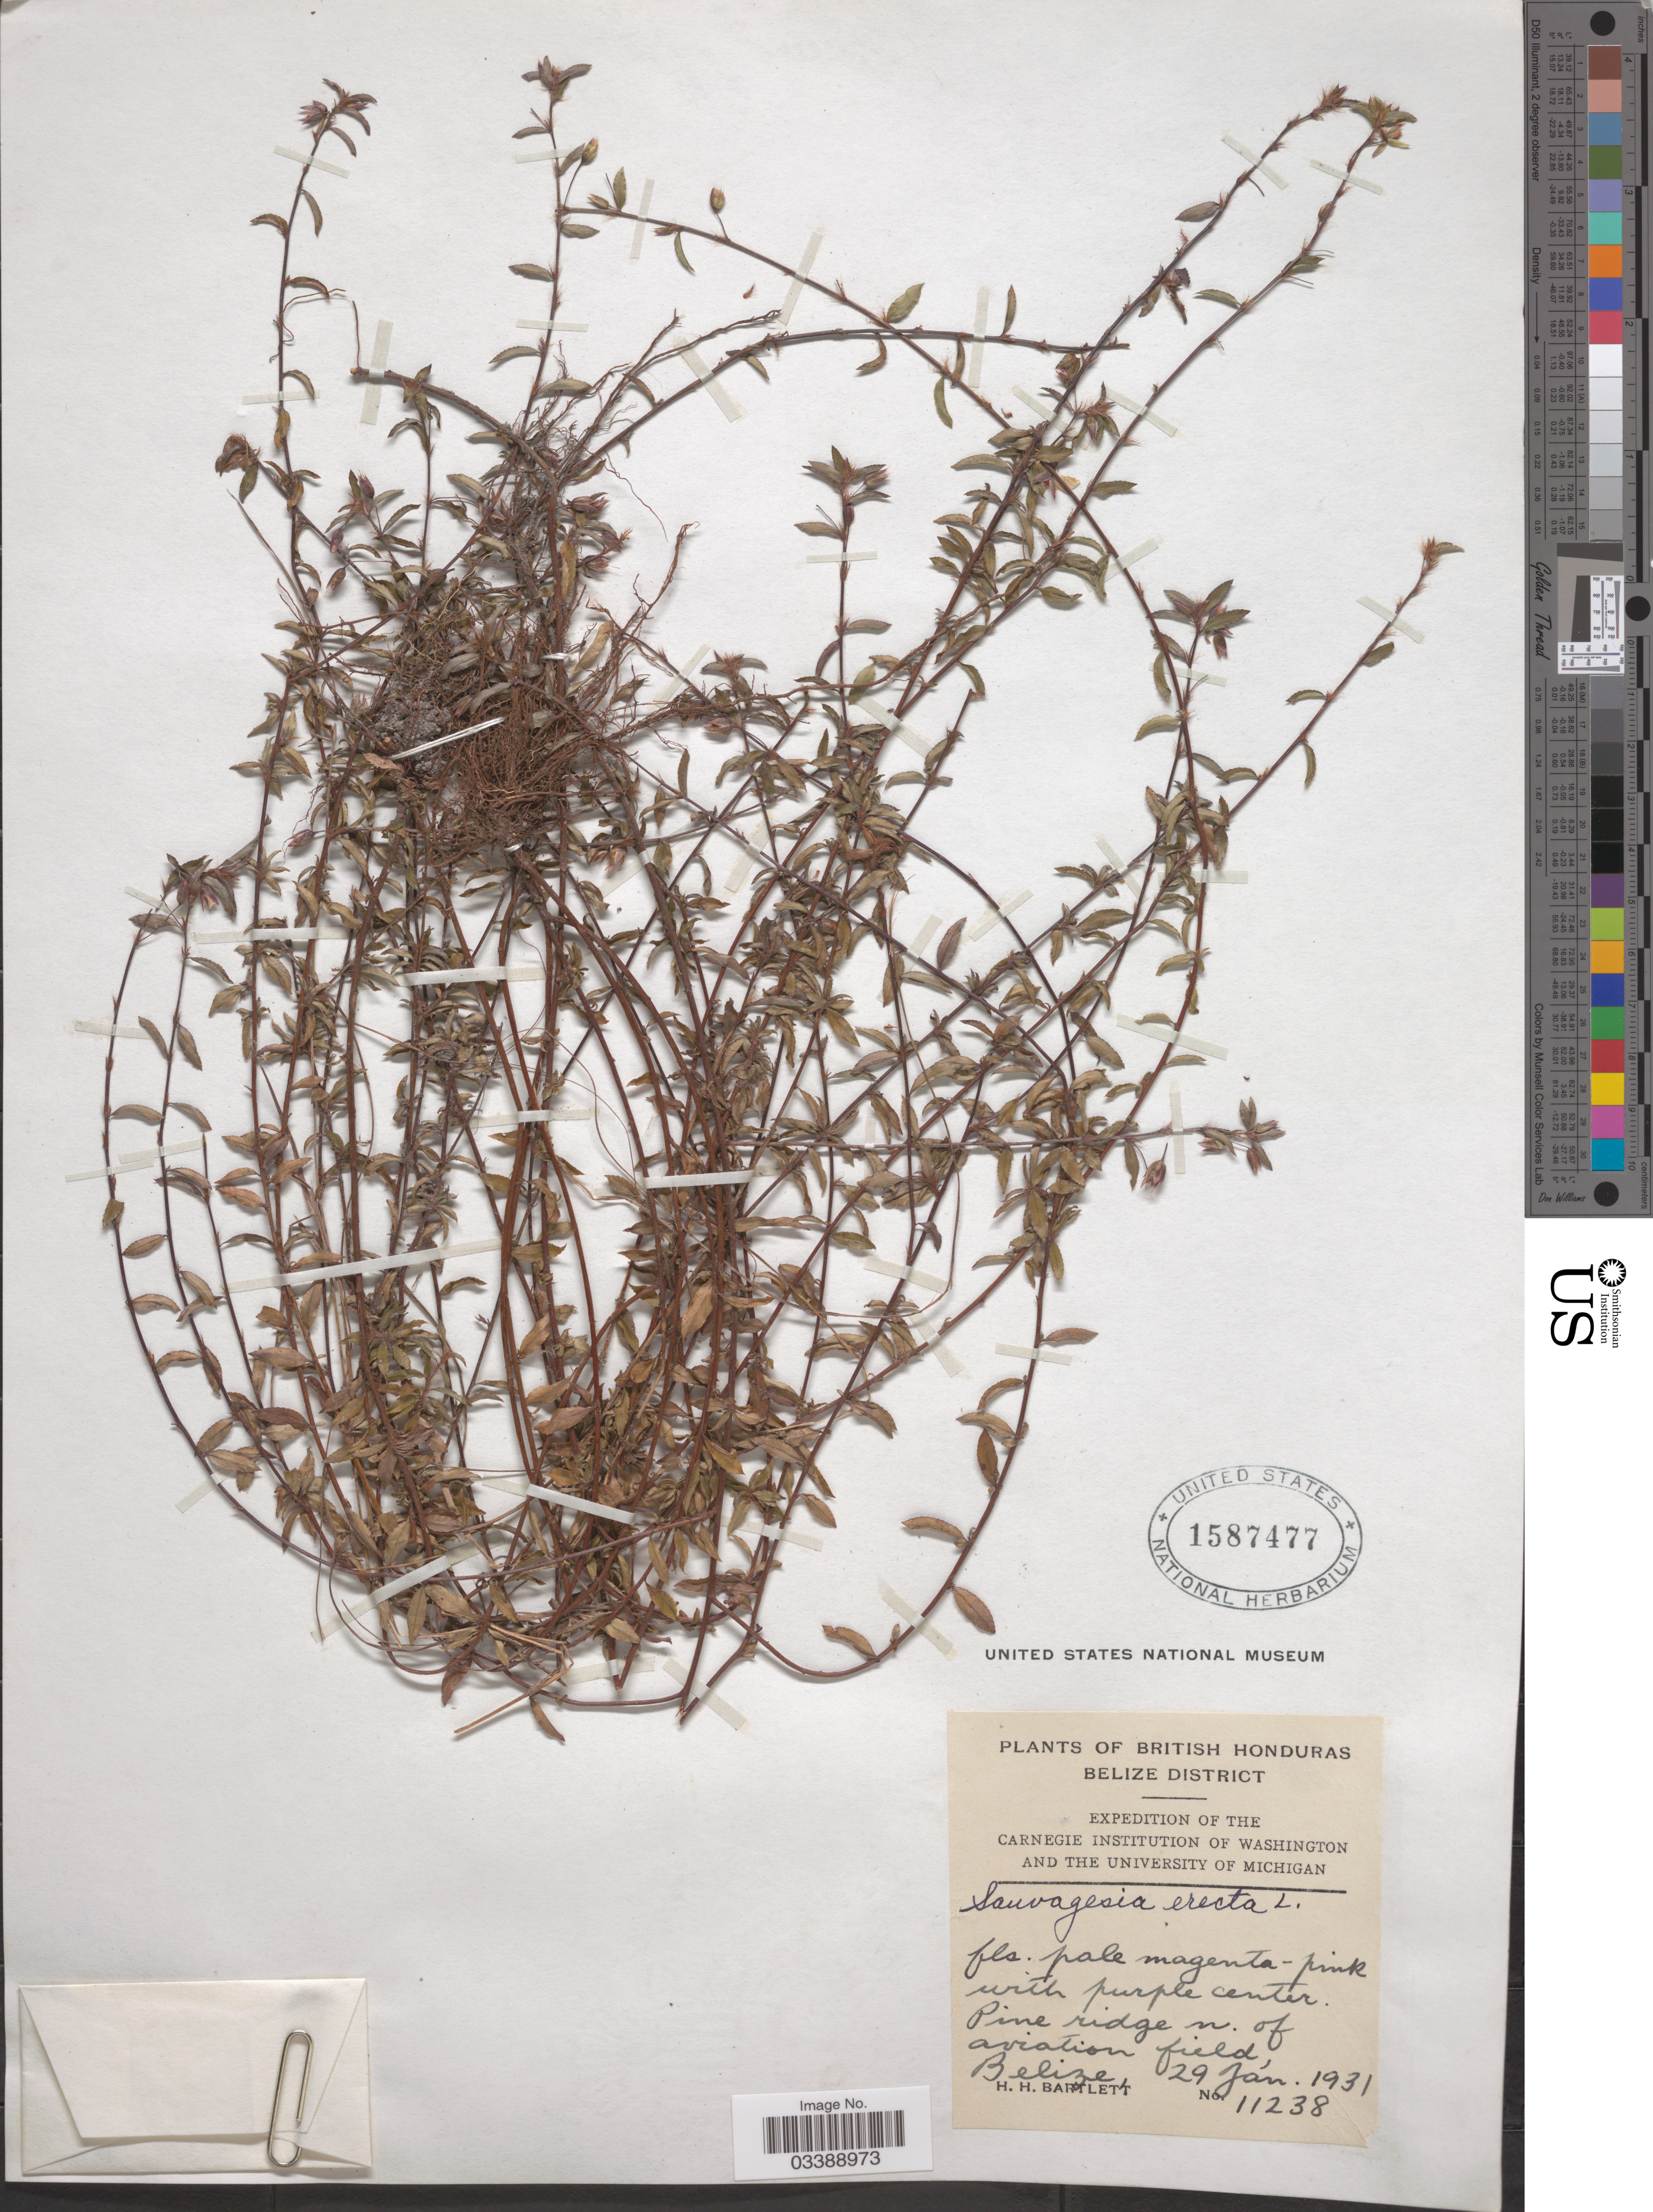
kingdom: Plantae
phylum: Tracheophyta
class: Magnoliopsida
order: Malpighiales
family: Ochnaceae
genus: Sauvagesia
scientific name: Sauvagesia erecta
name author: L.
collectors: H. H. Bartlett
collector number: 11238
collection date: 1931-01-29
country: Belize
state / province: Belize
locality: British Honduras. Belize District. Pine ridge n. of aviation field, Belize.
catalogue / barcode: US 1587477